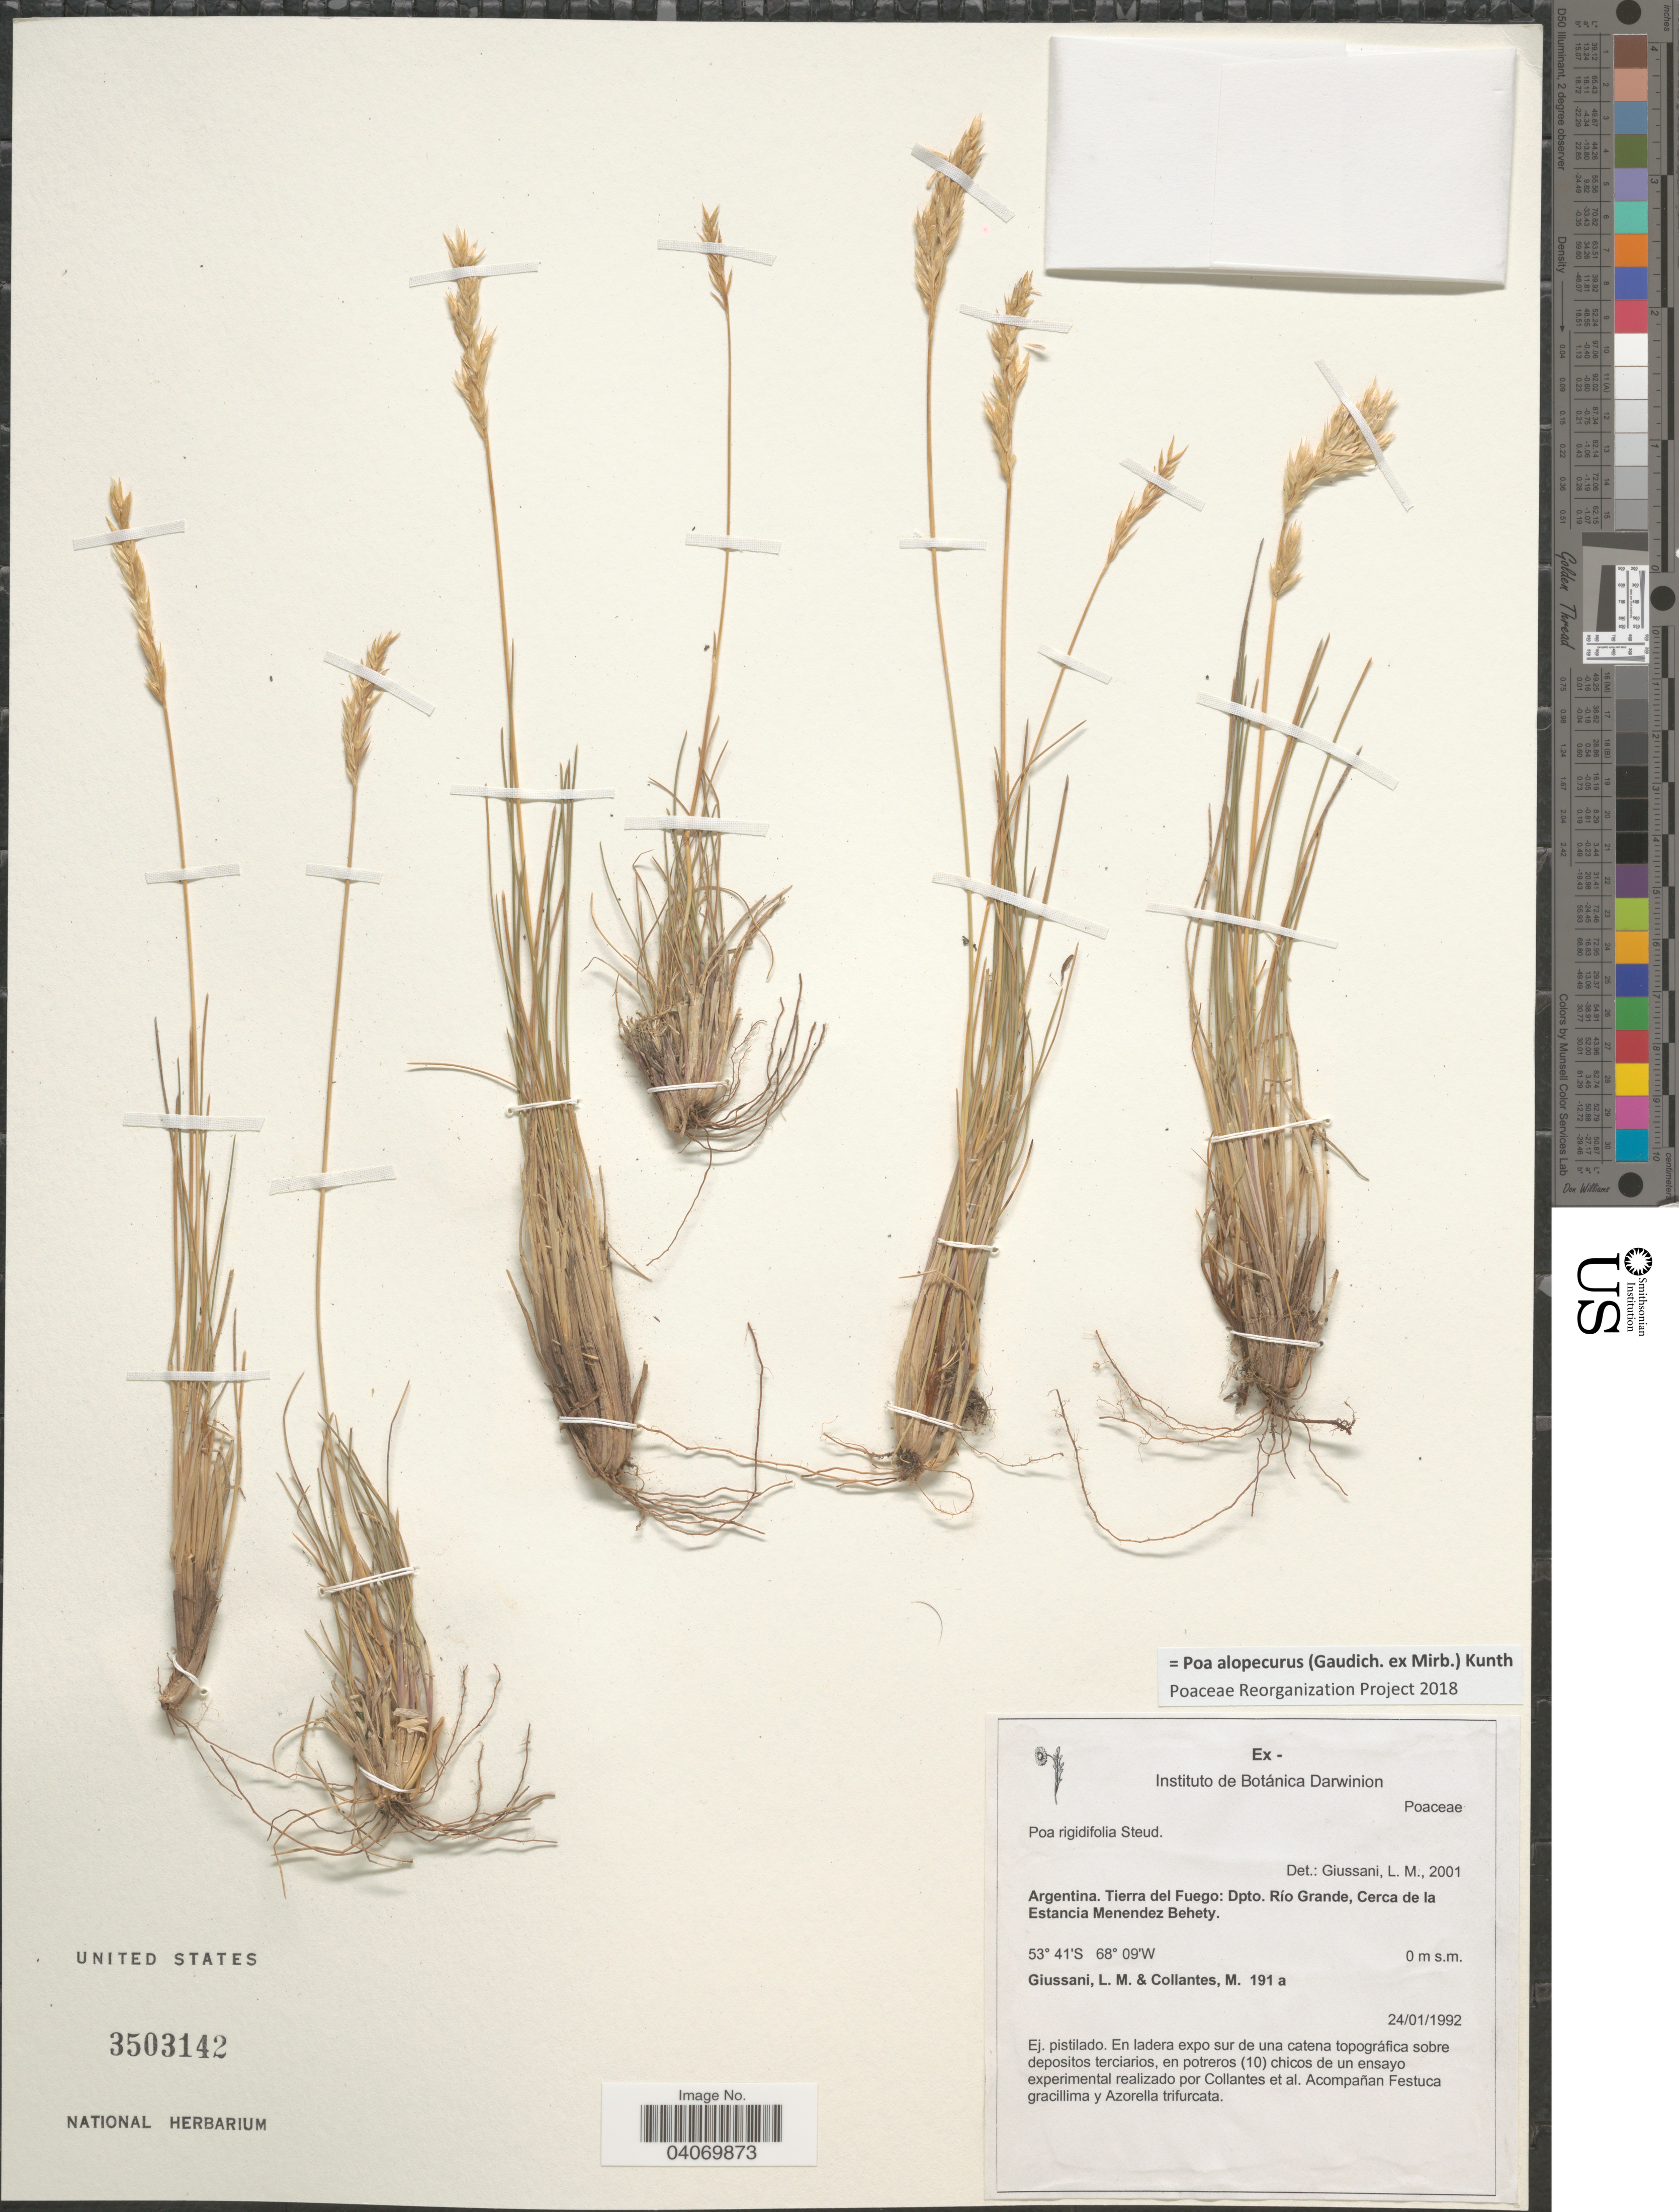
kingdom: Plantae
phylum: Tracheophyta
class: Liliopsida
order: Poales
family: Poaceae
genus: Poa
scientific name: Poa alopecurus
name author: (Gaudich. ex Mirb.) Kunth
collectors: L. Giussani & M. Collantes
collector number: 191a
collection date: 1992-01-24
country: Argentina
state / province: Tierra del Fuego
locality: Dpto. Río Grande, Cerca de la Estancia Menendez Behety.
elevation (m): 0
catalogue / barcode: US 3503142